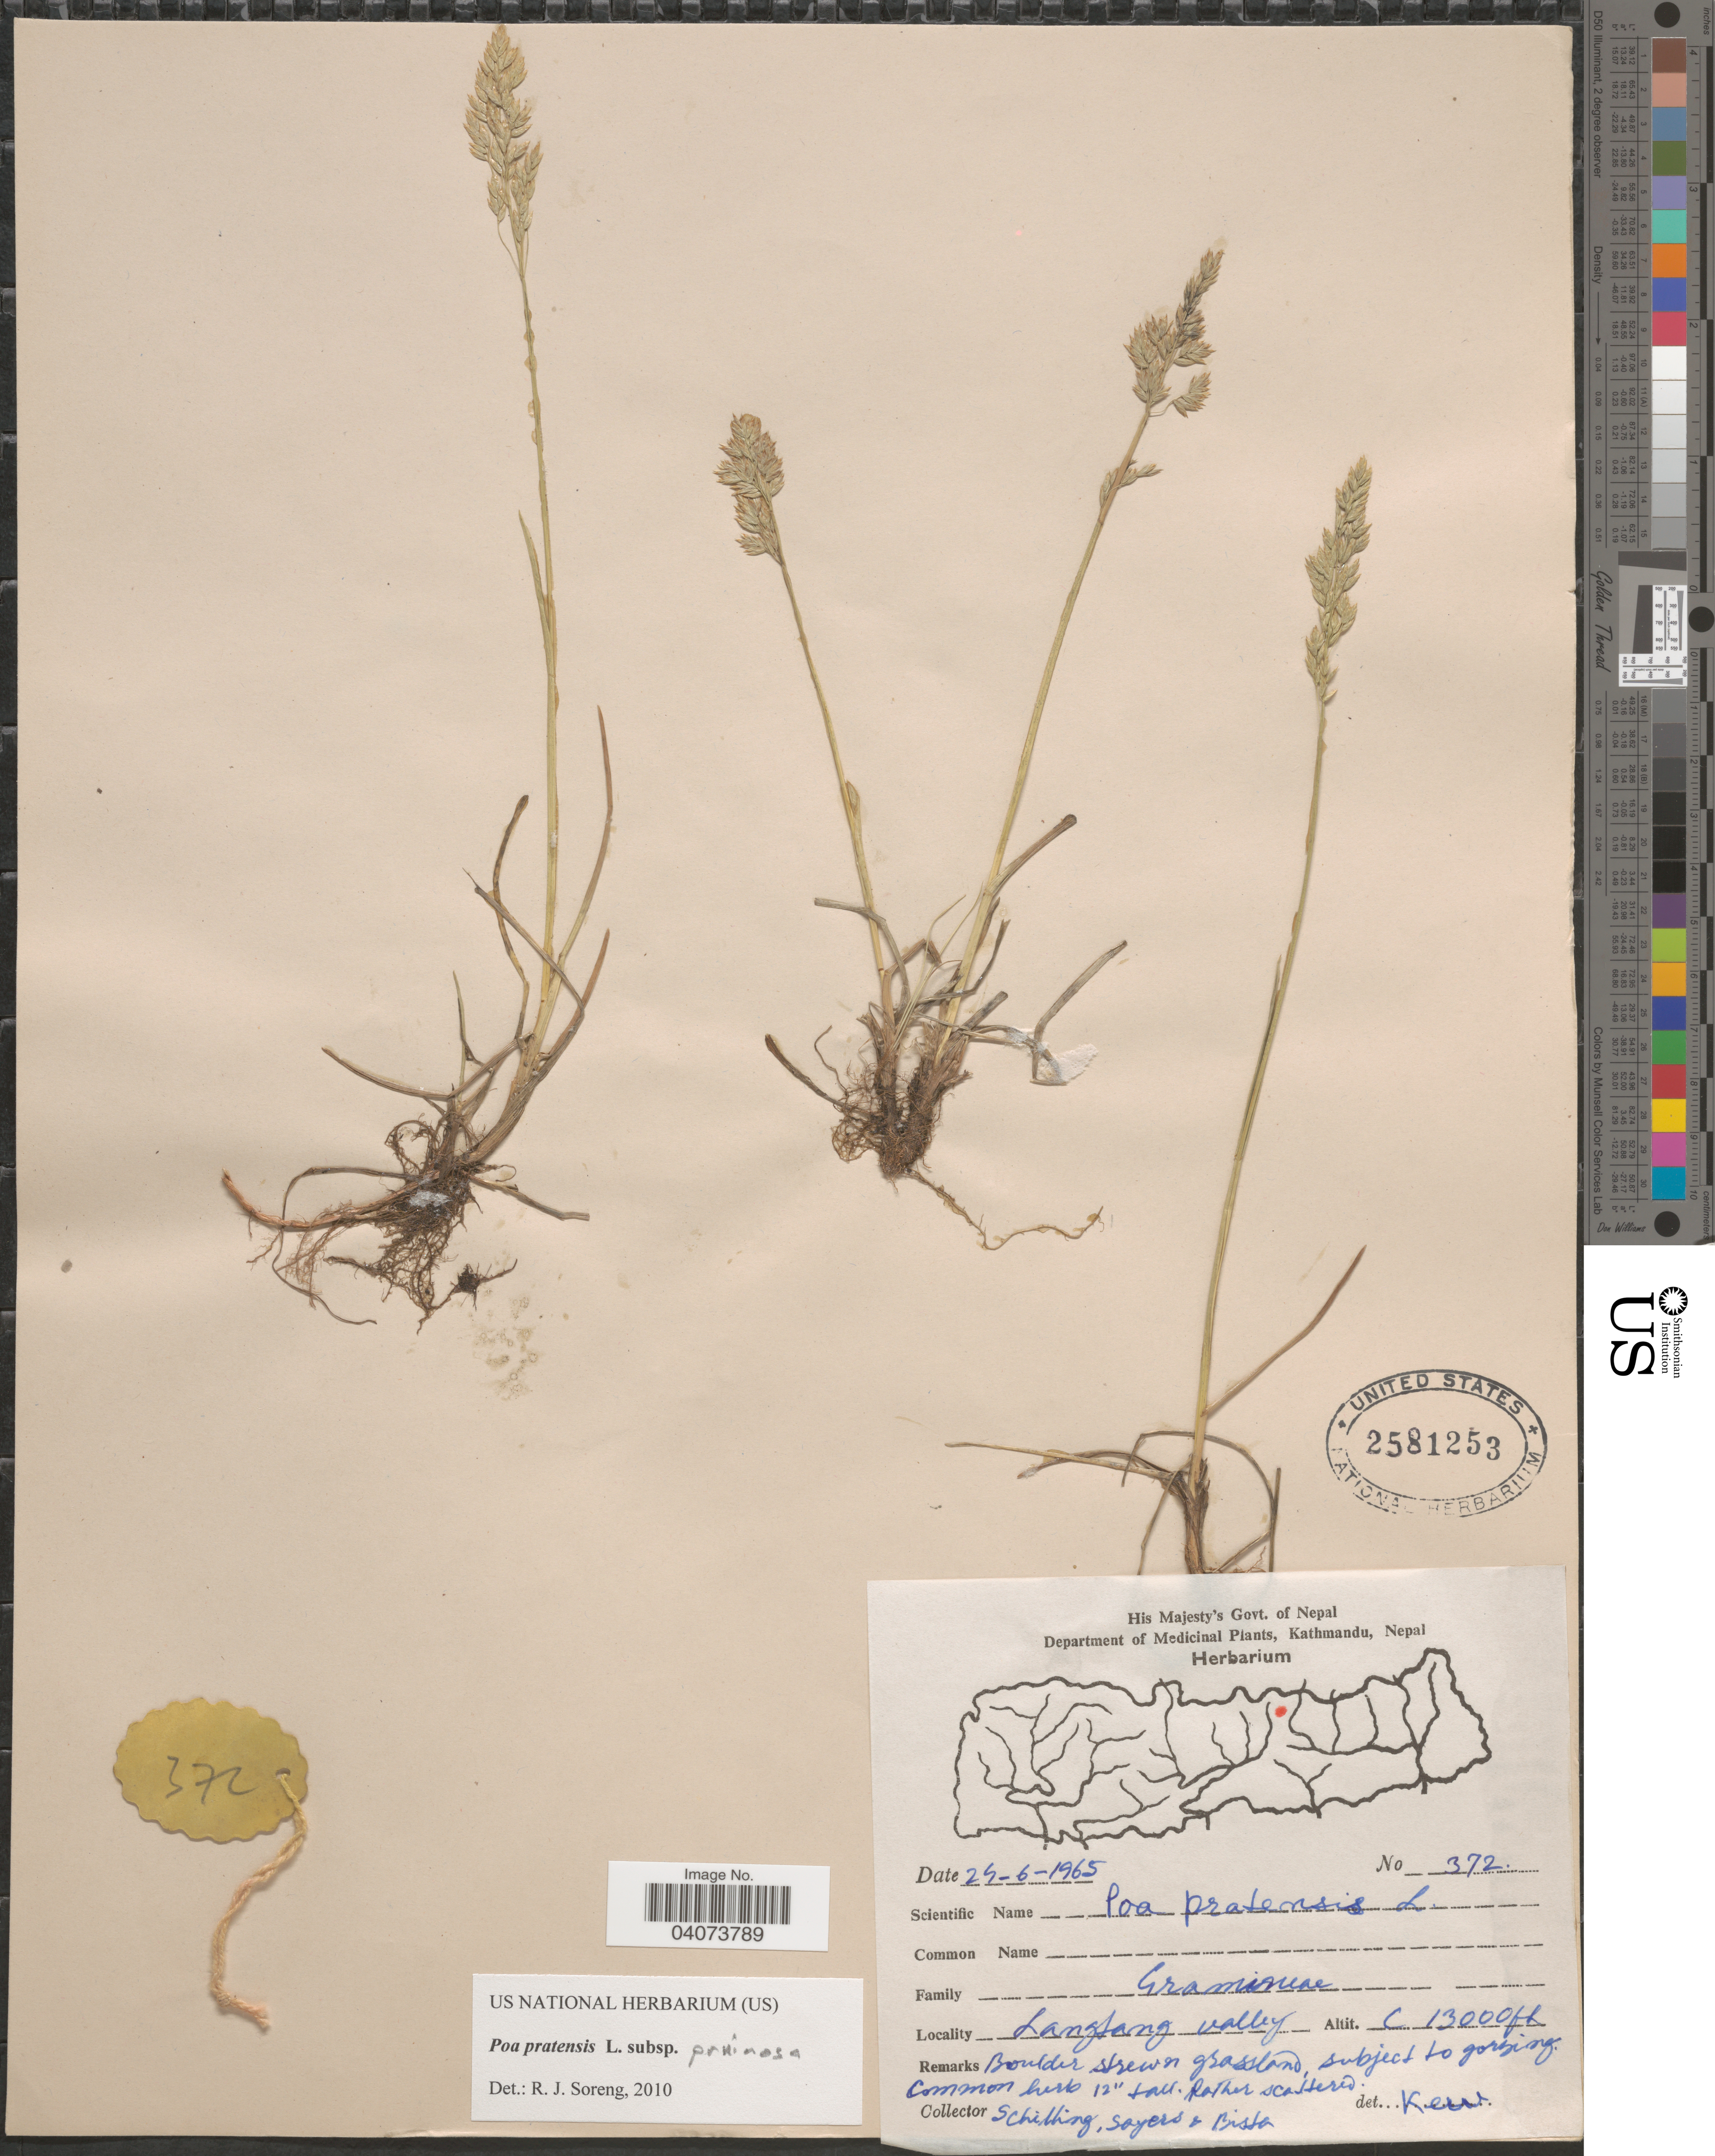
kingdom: Plantae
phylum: Tracheophyta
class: Liliopsida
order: Poales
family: Poaceae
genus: Poa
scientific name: Poa pratensis subsp. pruinosa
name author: (Korotky) Dickoré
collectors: Schilling, --, -. Sayers & -. Bista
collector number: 372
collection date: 1965-06-24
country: Nepal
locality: Langtang valley.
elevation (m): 3962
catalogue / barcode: US 2581253